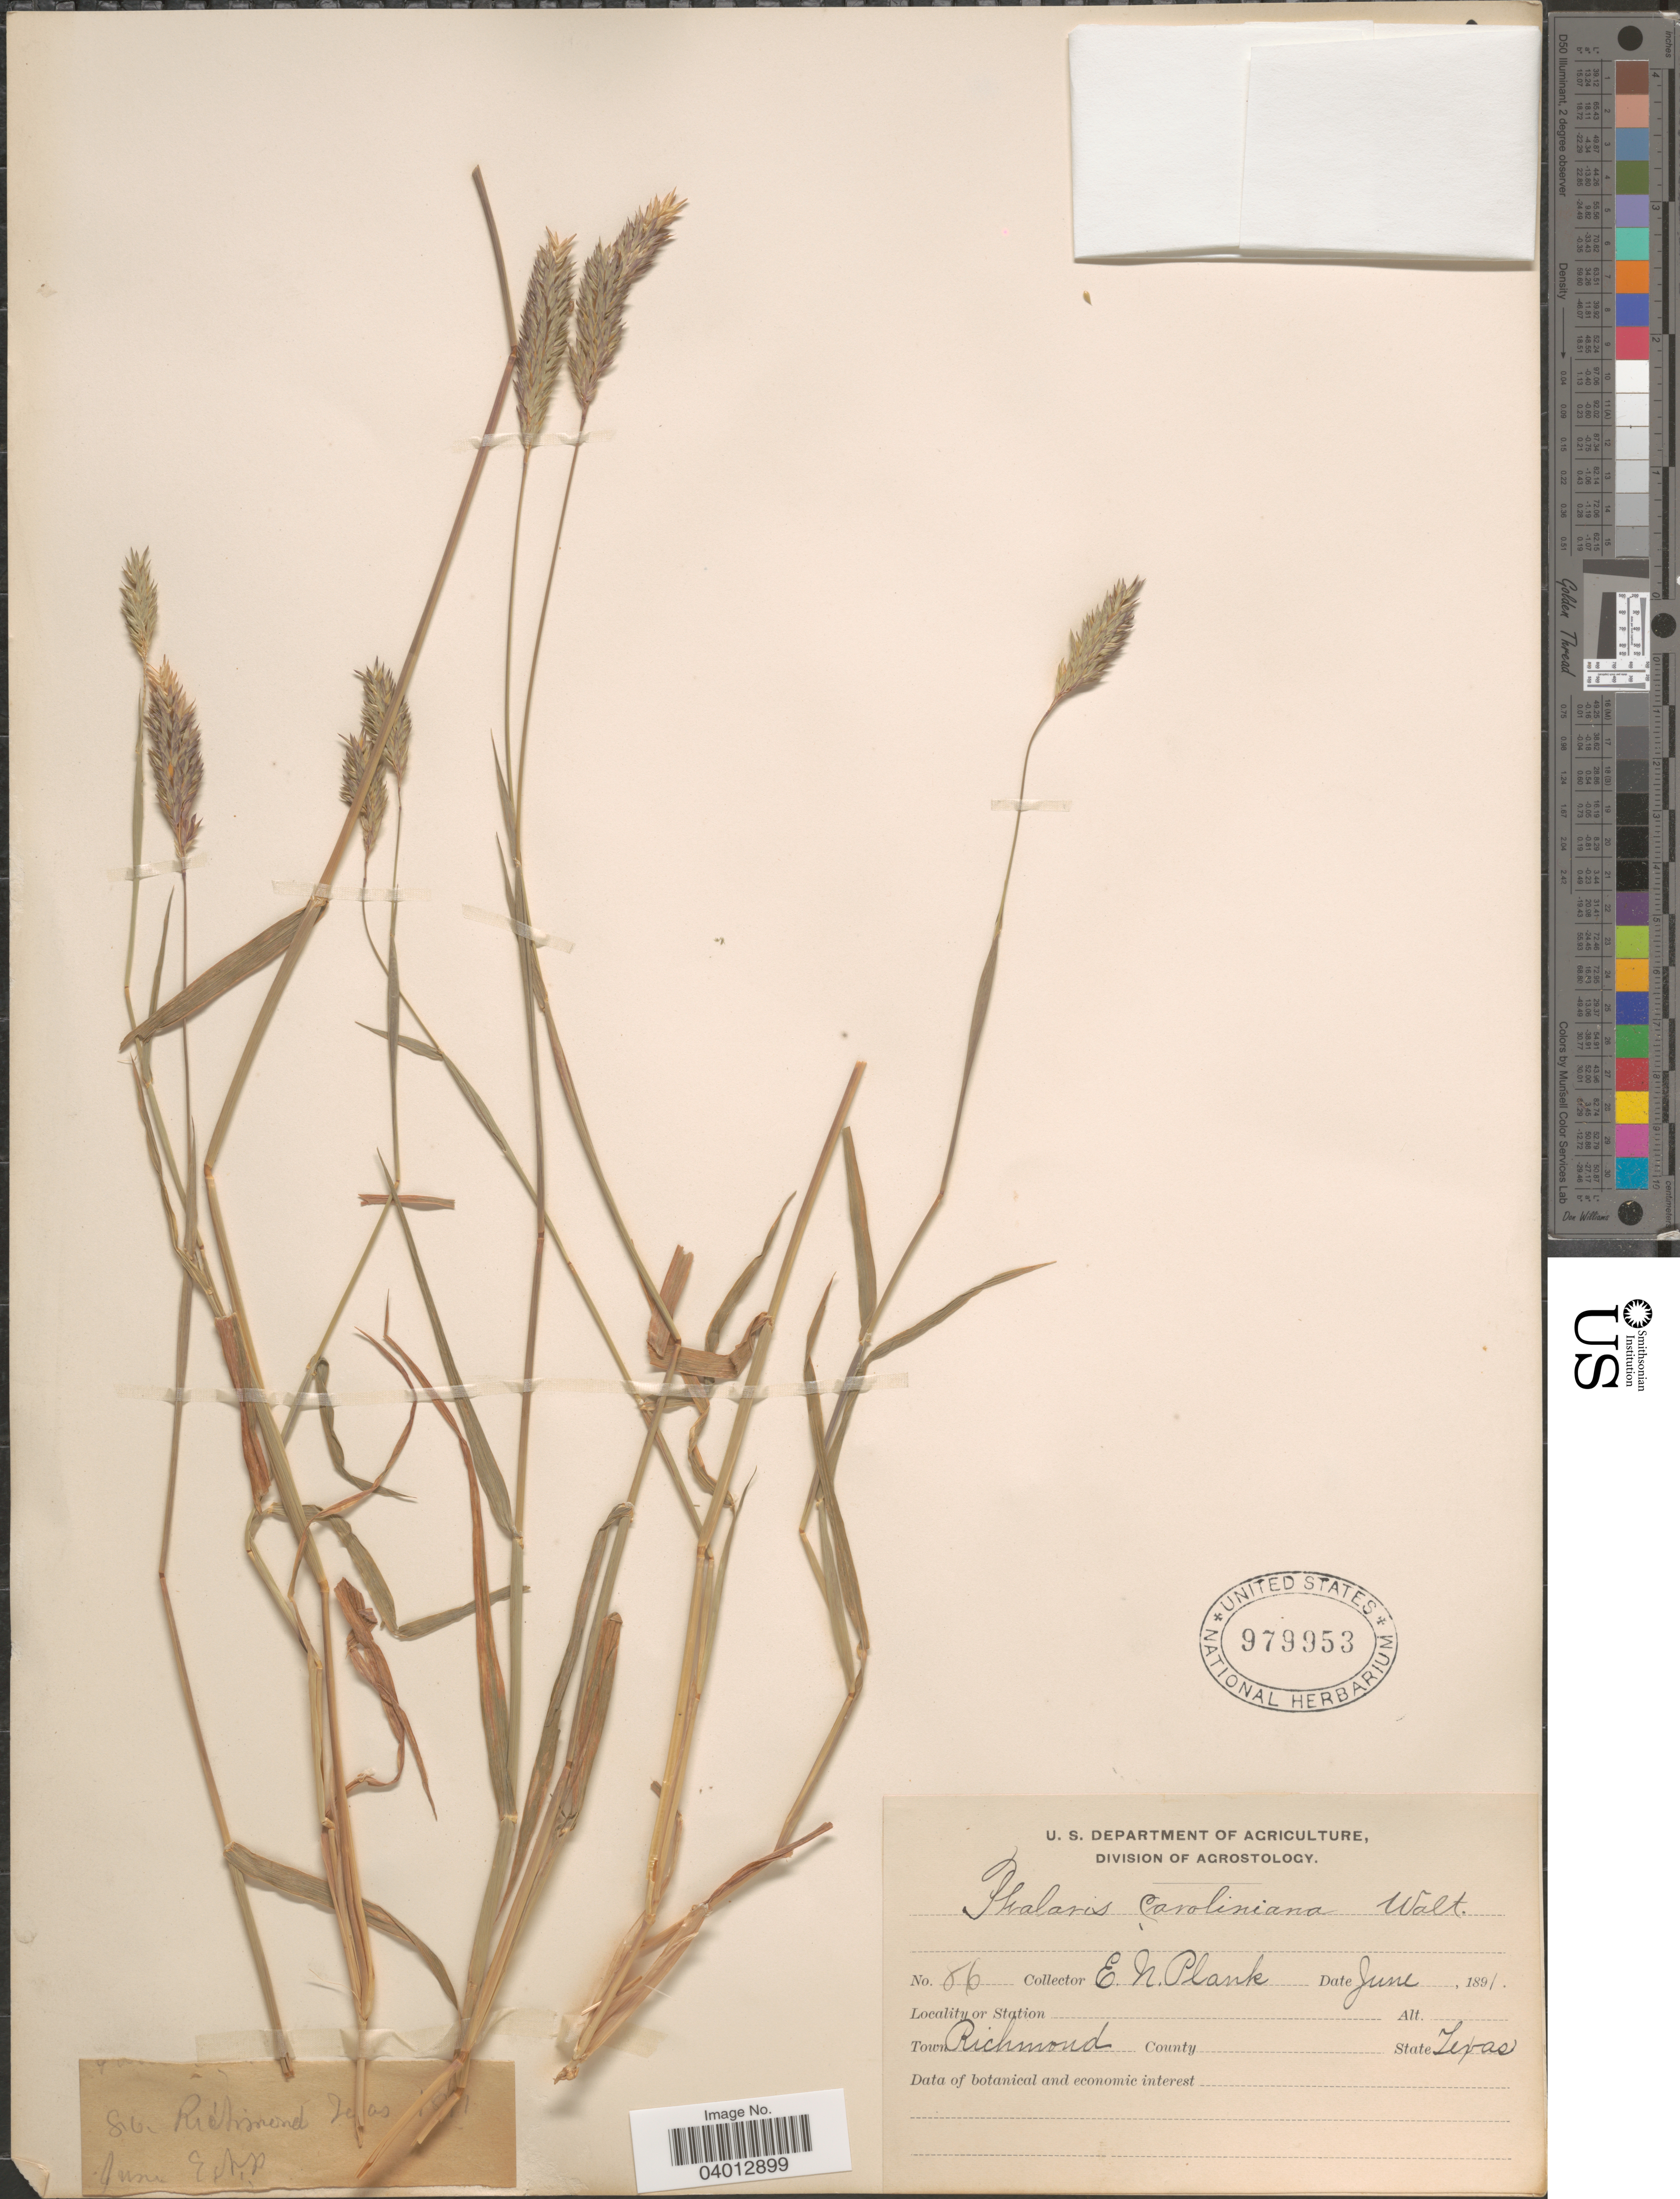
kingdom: Plantae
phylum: Tracheophyta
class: Liliopsida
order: Poales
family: Poaceae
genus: Phalaris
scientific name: Phalaris caroliniana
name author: Walter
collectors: E. Plank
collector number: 86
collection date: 1891-06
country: United States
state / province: Texas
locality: Town Richmond.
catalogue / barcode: US 979953